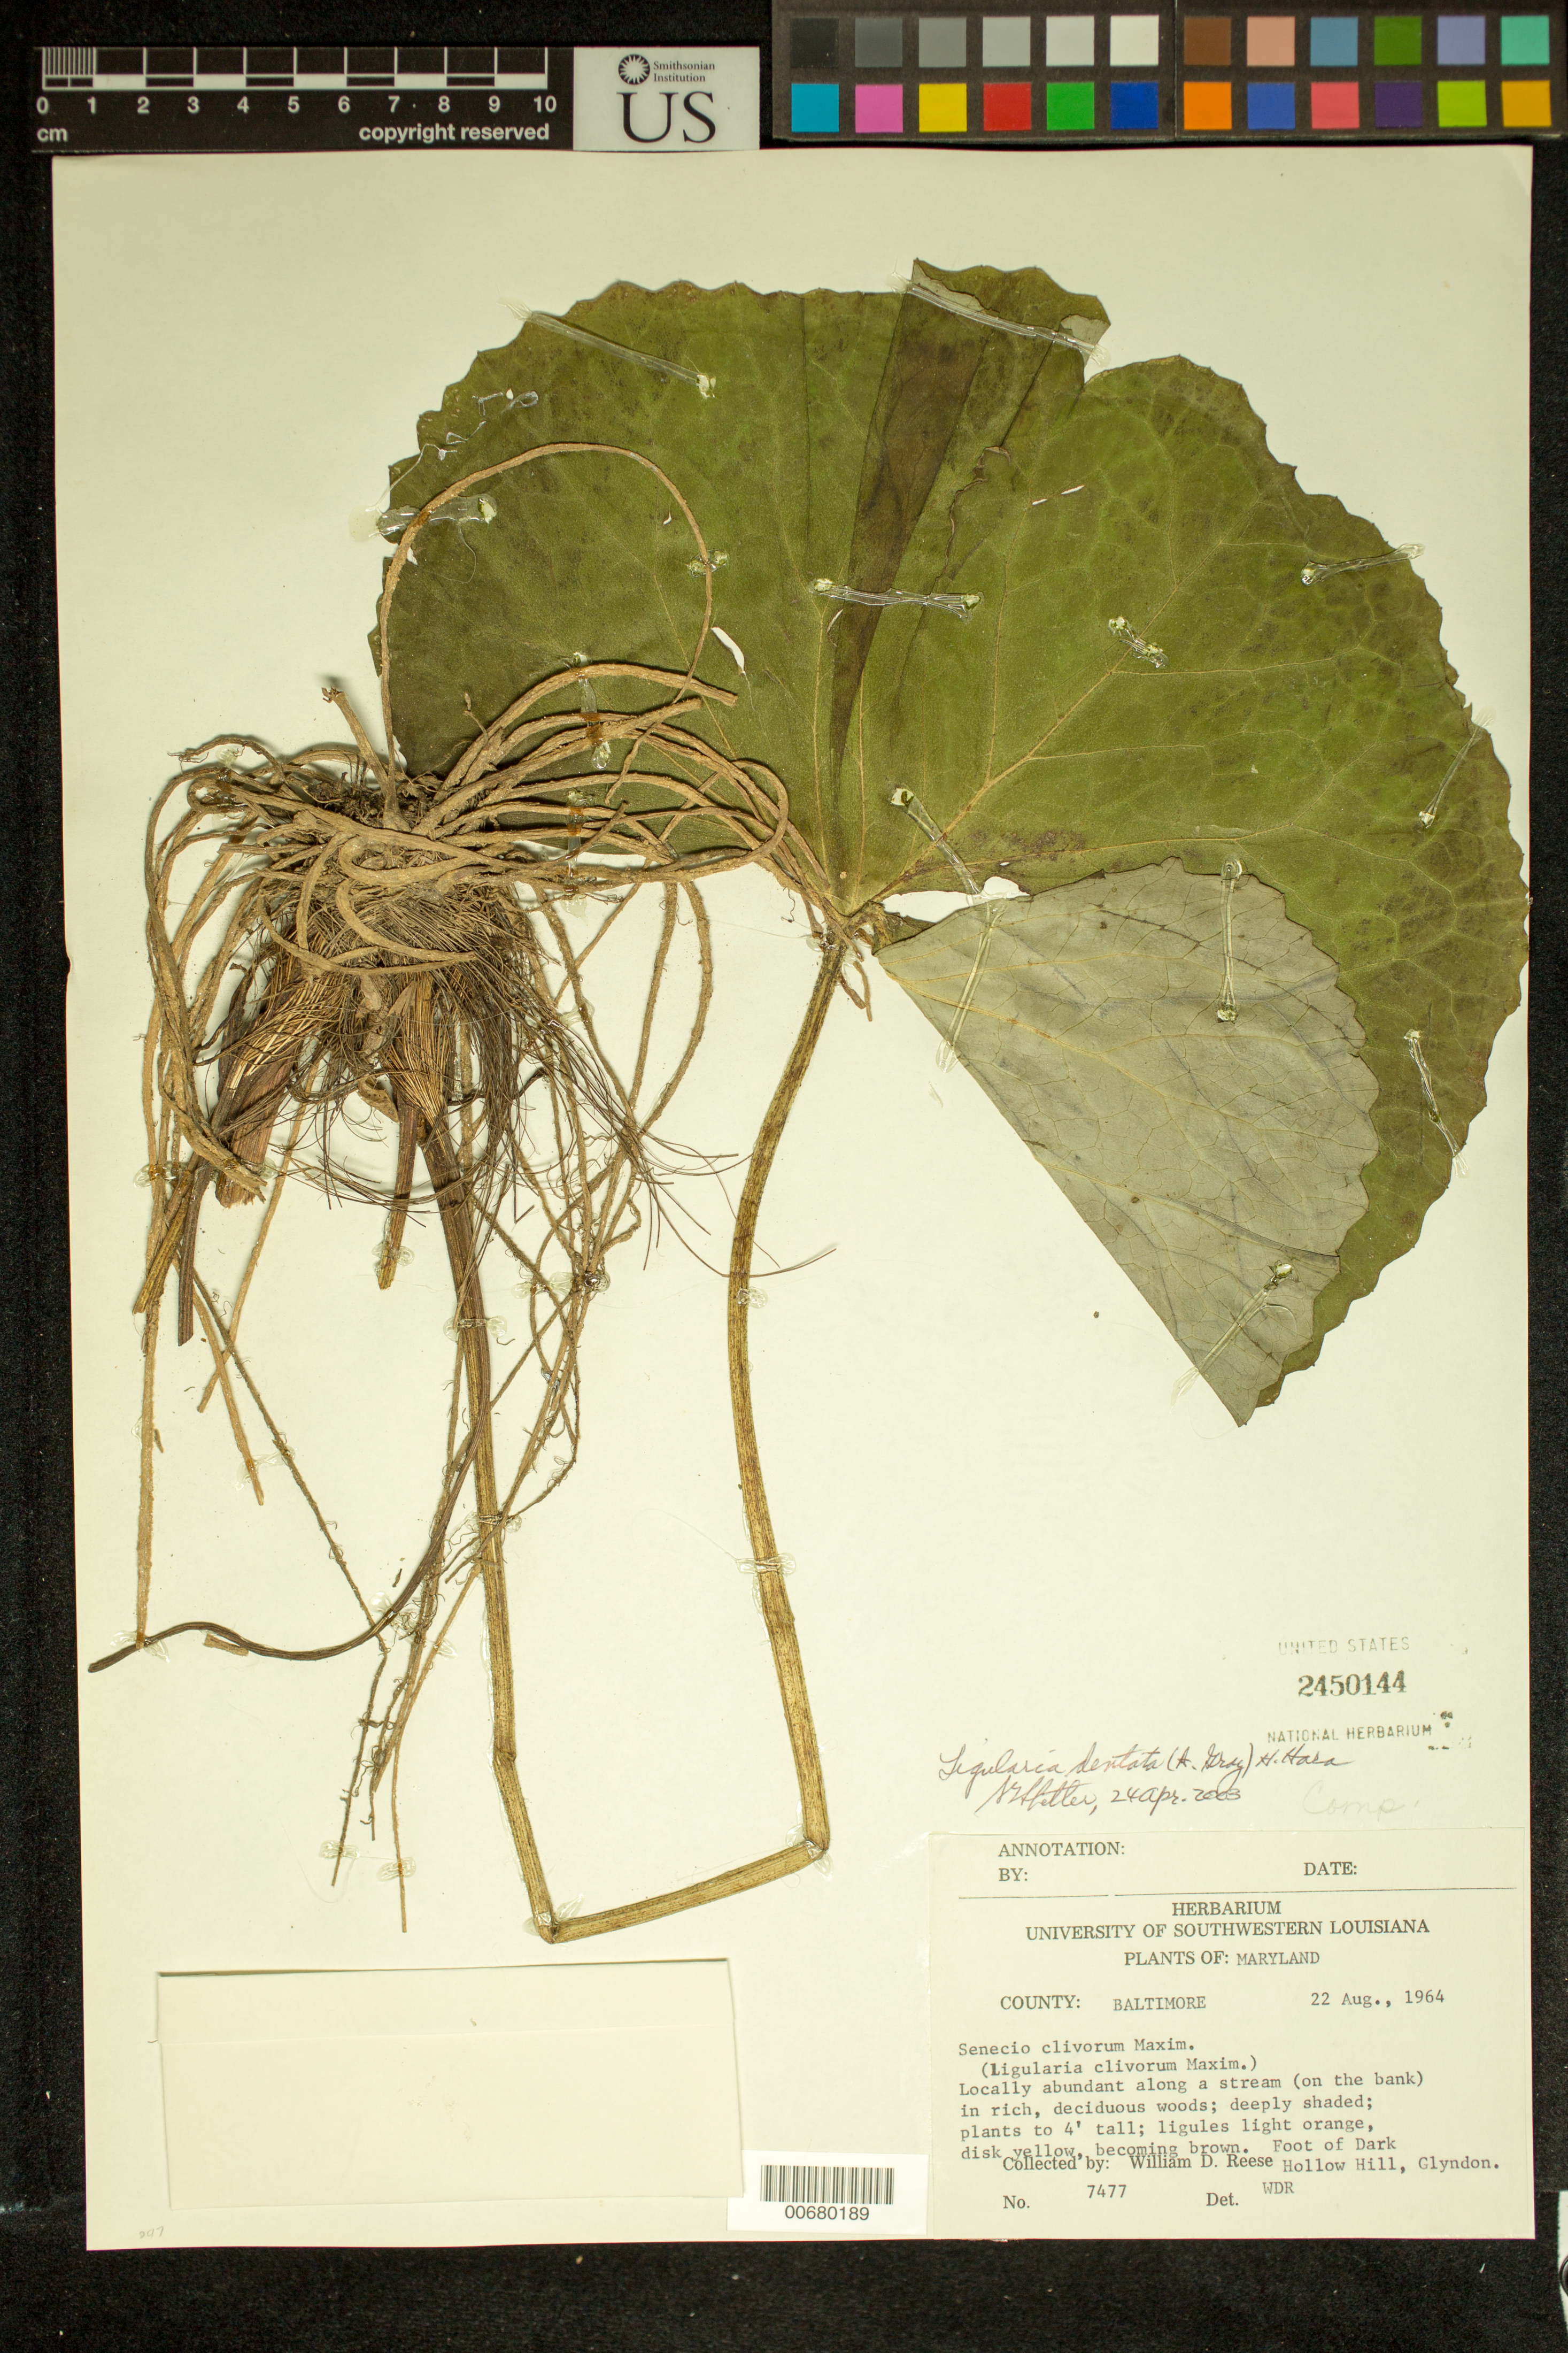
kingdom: Plantae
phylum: Tracheophyta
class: Magnoliopsida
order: Asterales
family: Asteraceae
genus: Ligularia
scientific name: Ligularia dentata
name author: (A. Gray) H. Hara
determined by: Shetler, Stanwyn G., (US), NMNH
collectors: W. Reese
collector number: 7477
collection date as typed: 22 Aug., 1964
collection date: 1964-08-22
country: United States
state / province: Maryland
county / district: Baltimore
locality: Glyndon, Hollow Hill.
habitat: Locally abundant in stream (on the bank) in rich deciduous woods. Deeply shaded.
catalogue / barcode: US 2450145